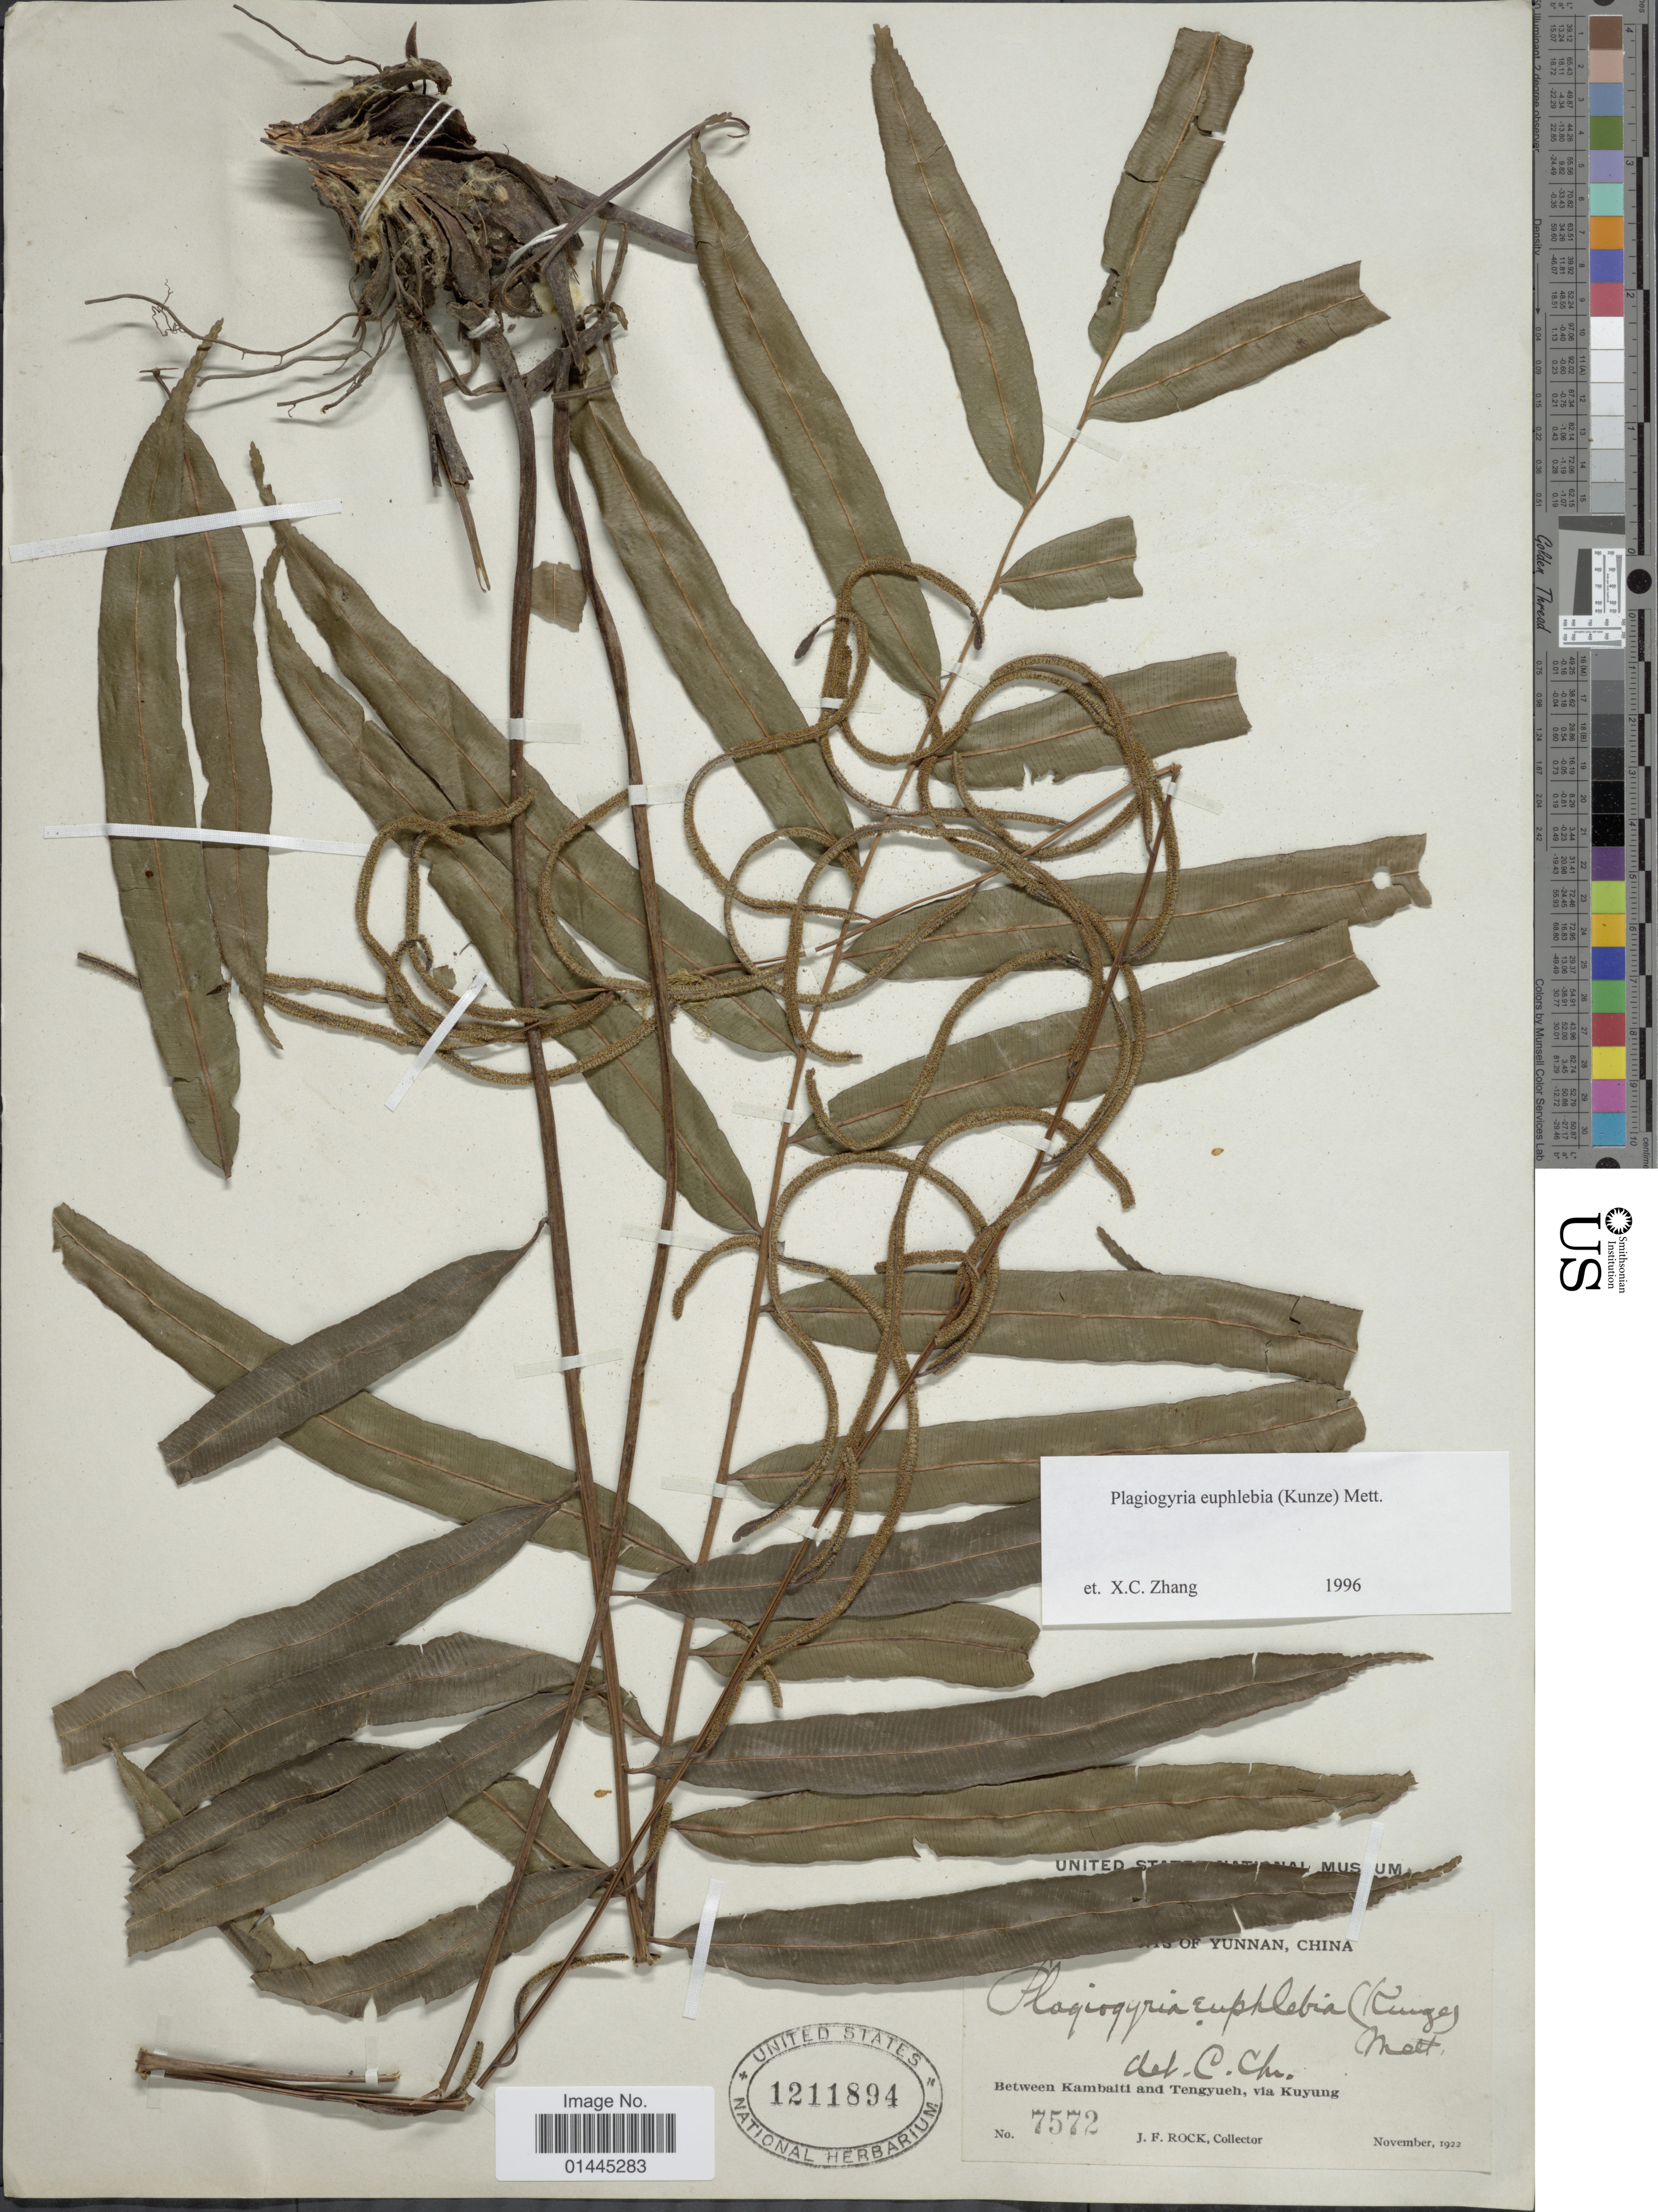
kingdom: Plantae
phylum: Tracheophyta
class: Polypodiopsida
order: Cyatheales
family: Plagiogyriaceae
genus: Plagiogyria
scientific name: Plagiogyria euphlebia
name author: (Kunze) Mett.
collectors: J. F. Rock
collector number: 7572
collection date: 1922-11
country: China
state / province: Yunnan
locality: Between Kambalti and Tengyueh, via Kuyung.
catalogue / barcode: US 1211894